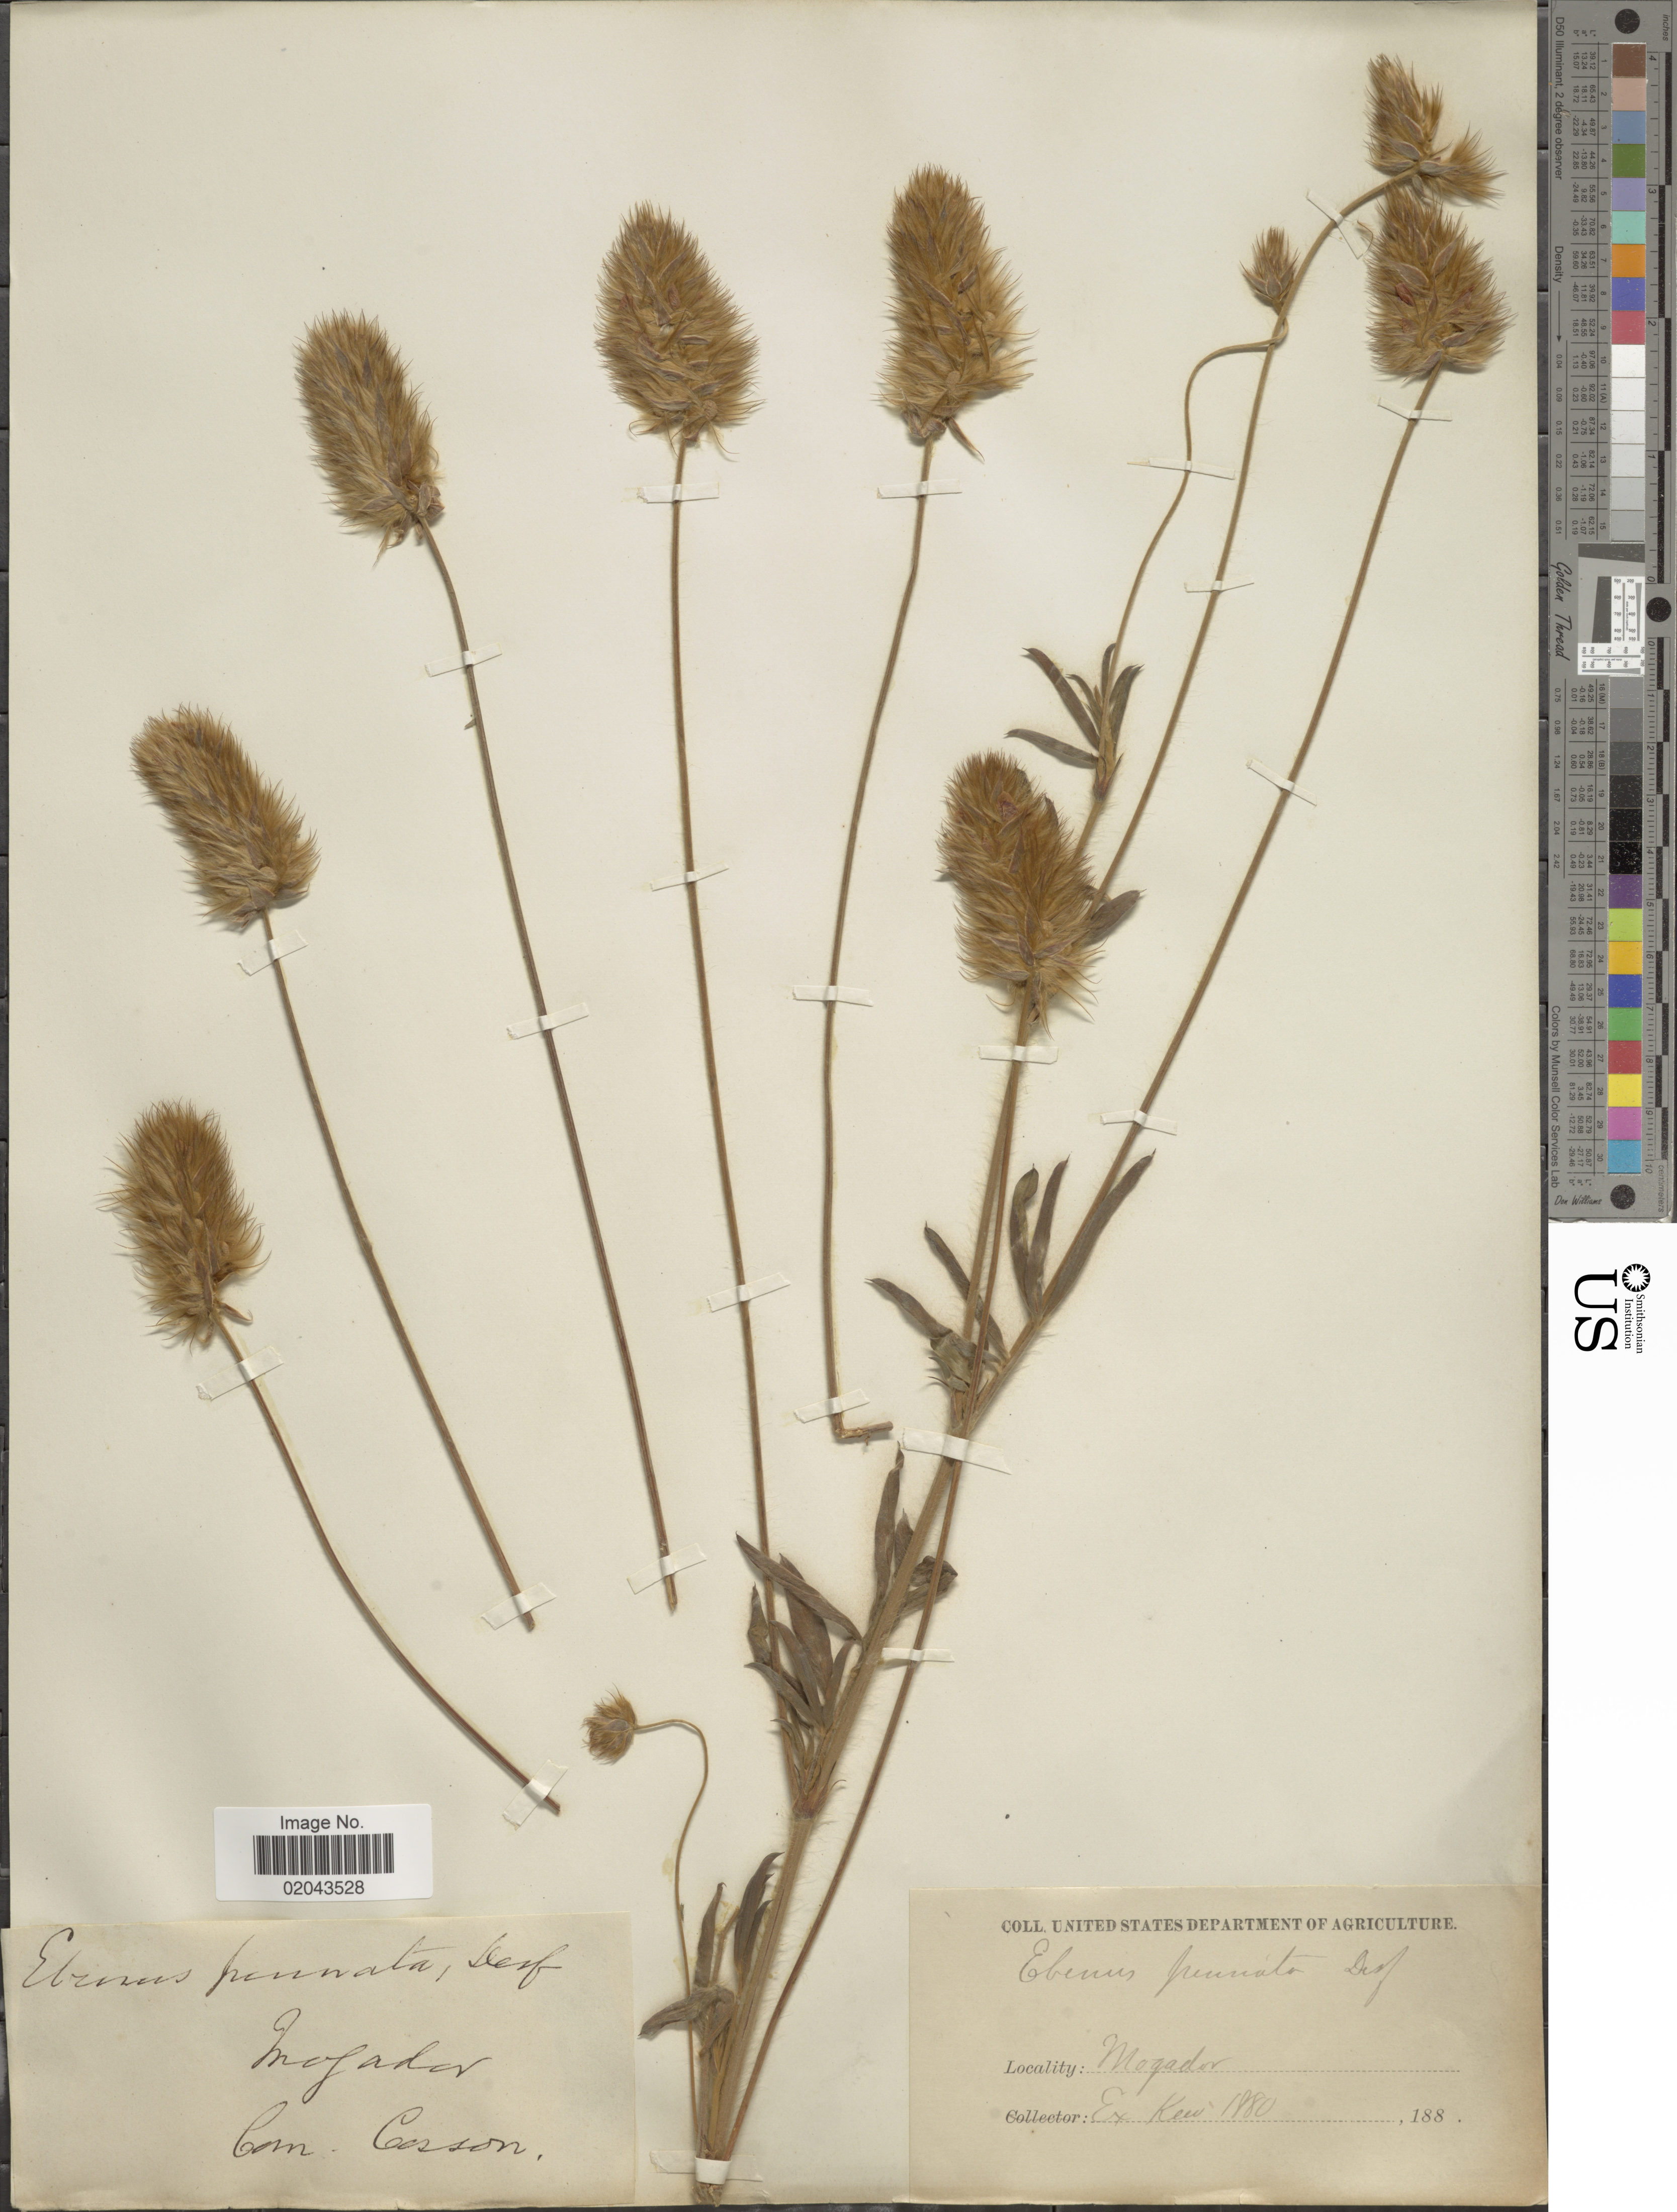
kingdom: Plantae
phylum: Tracheophyta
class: Magnoliopsida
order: Fabales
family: Fabaceae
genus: Ebenus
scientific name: Ebenus pinnata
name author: Aiton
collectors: Facchini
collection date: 1880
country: Morocco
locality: Mogador.